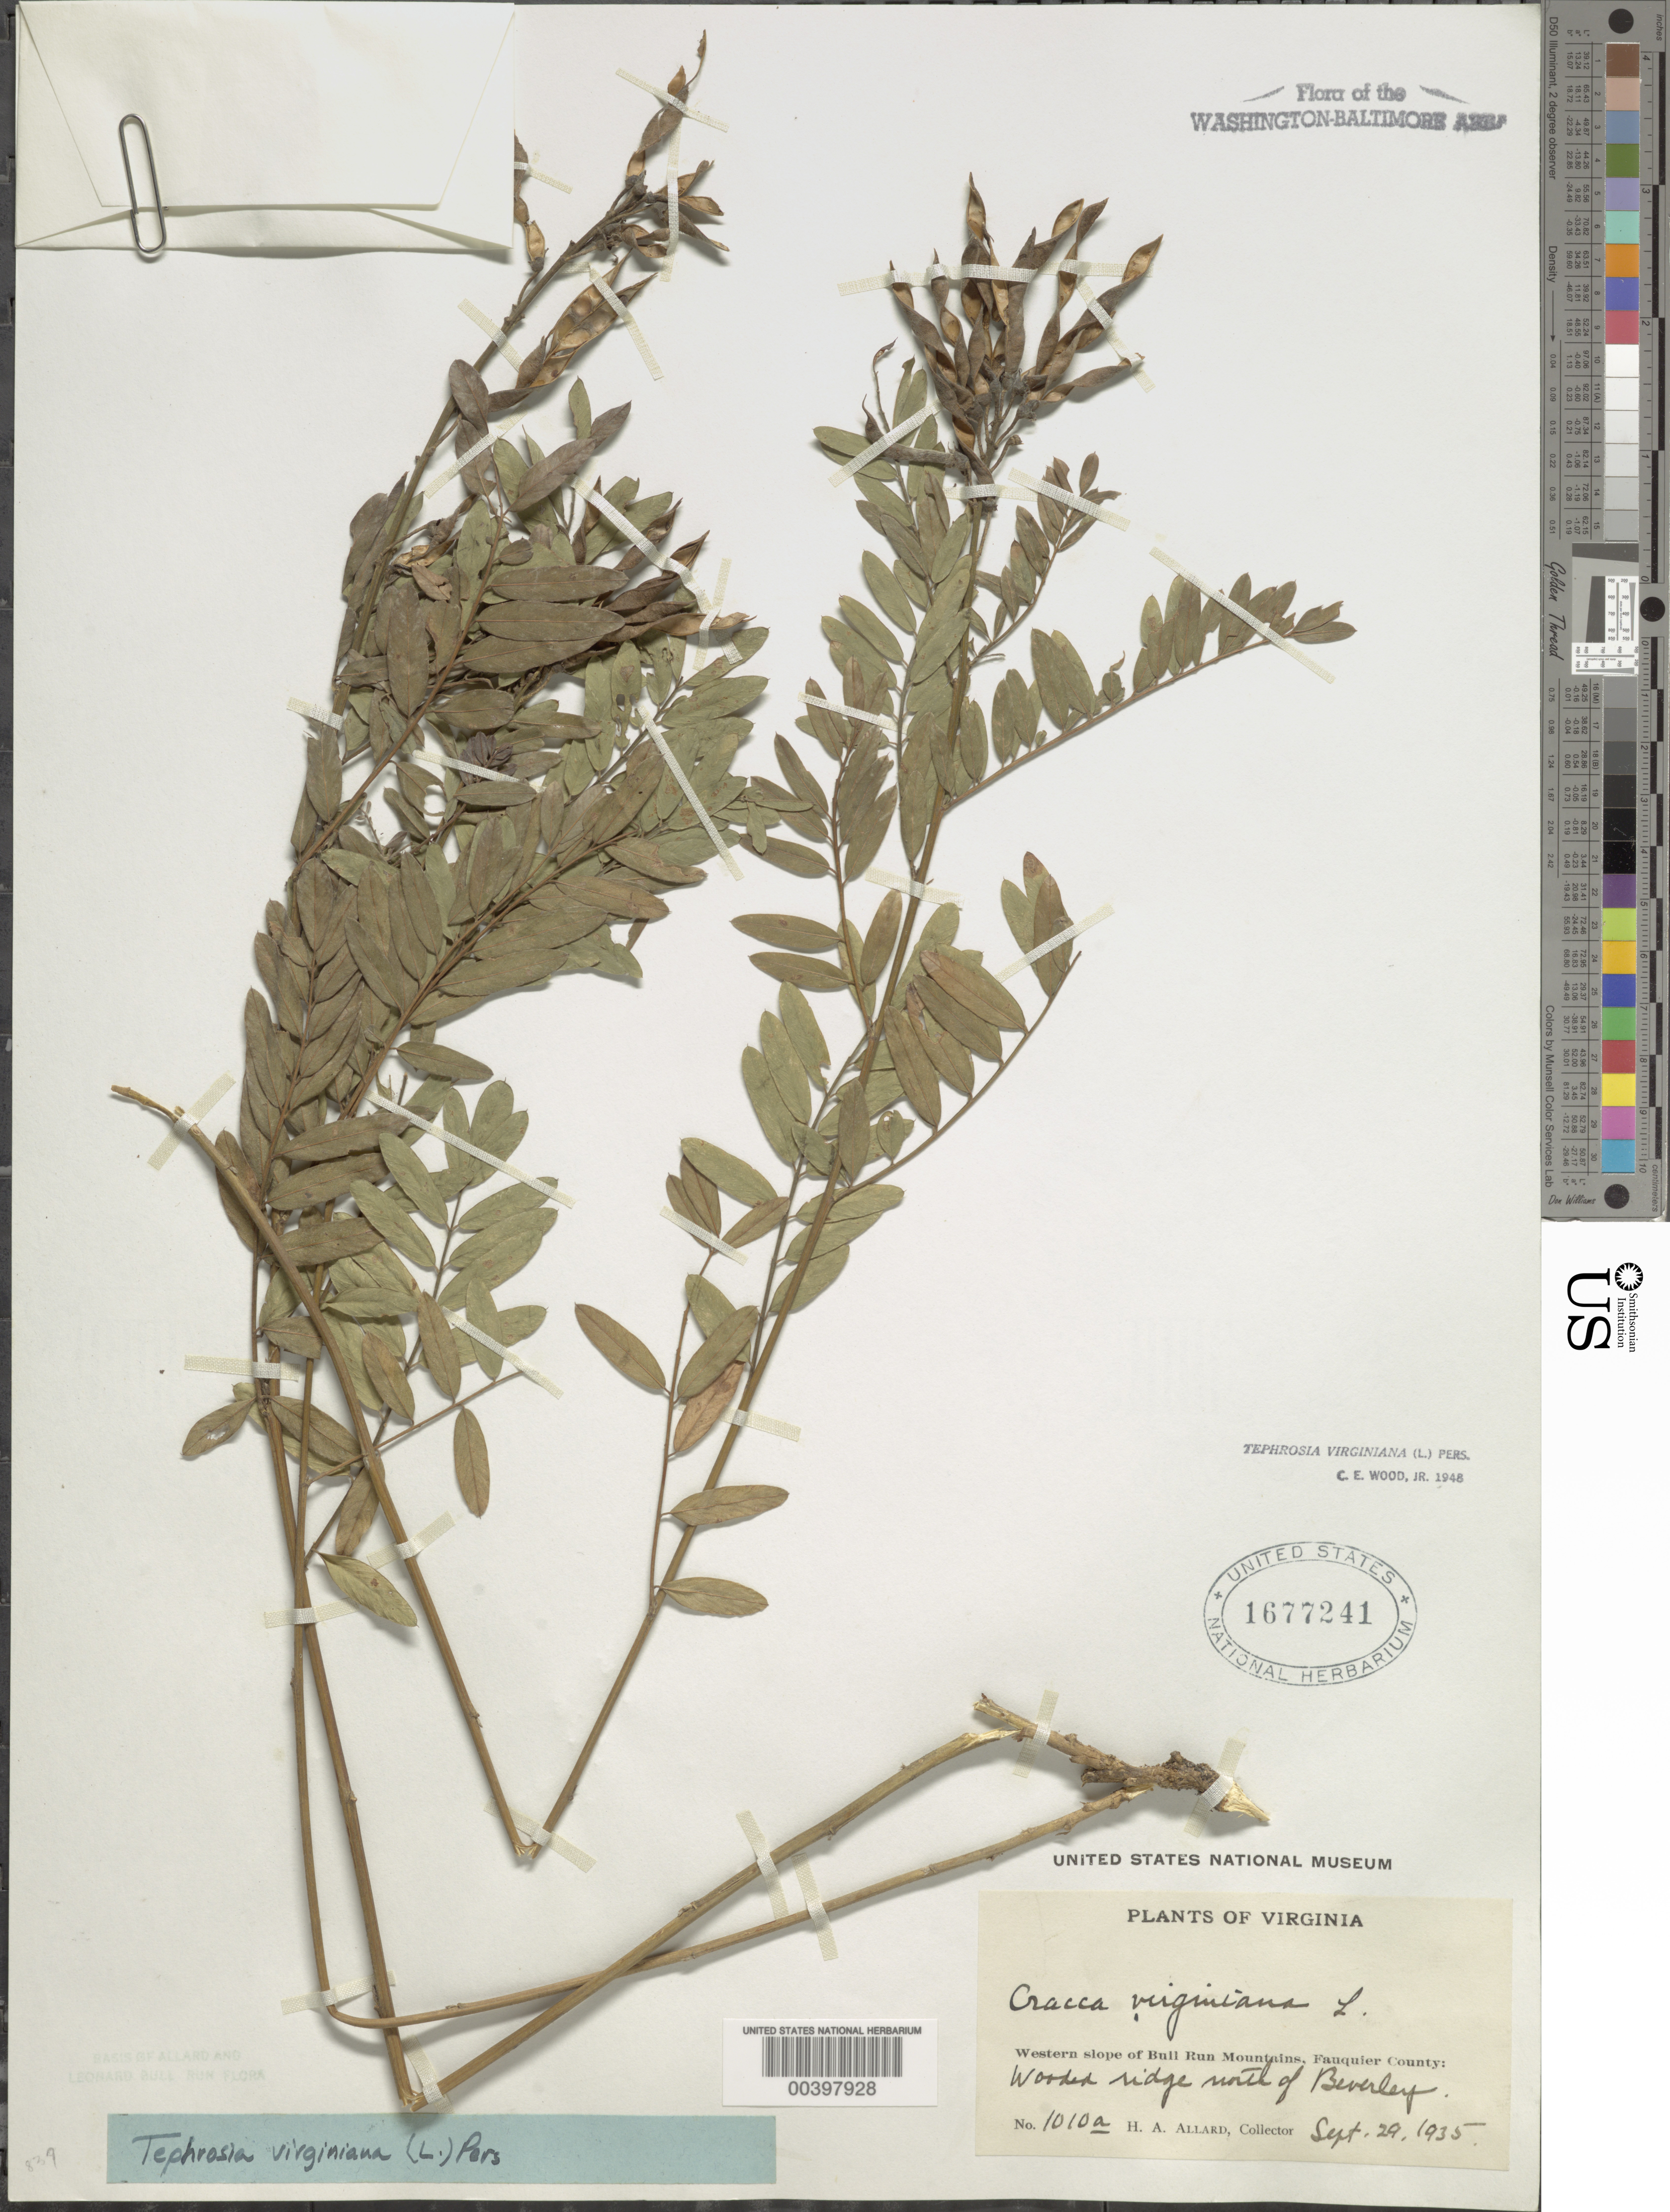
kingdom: Plantae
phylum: Tracheophyta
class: Magnoliopsida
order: Fabales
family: Fabaceae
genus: Tephrosia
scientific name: Tephrosia virginiana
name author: (L.) Pers.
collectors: H. A. Allard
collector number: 1010A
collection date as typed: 29 Sep 1935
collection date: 1935-09-29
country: United States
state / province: Virginia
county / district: Fauquier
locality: North of Beverley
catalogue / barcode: US 1677241